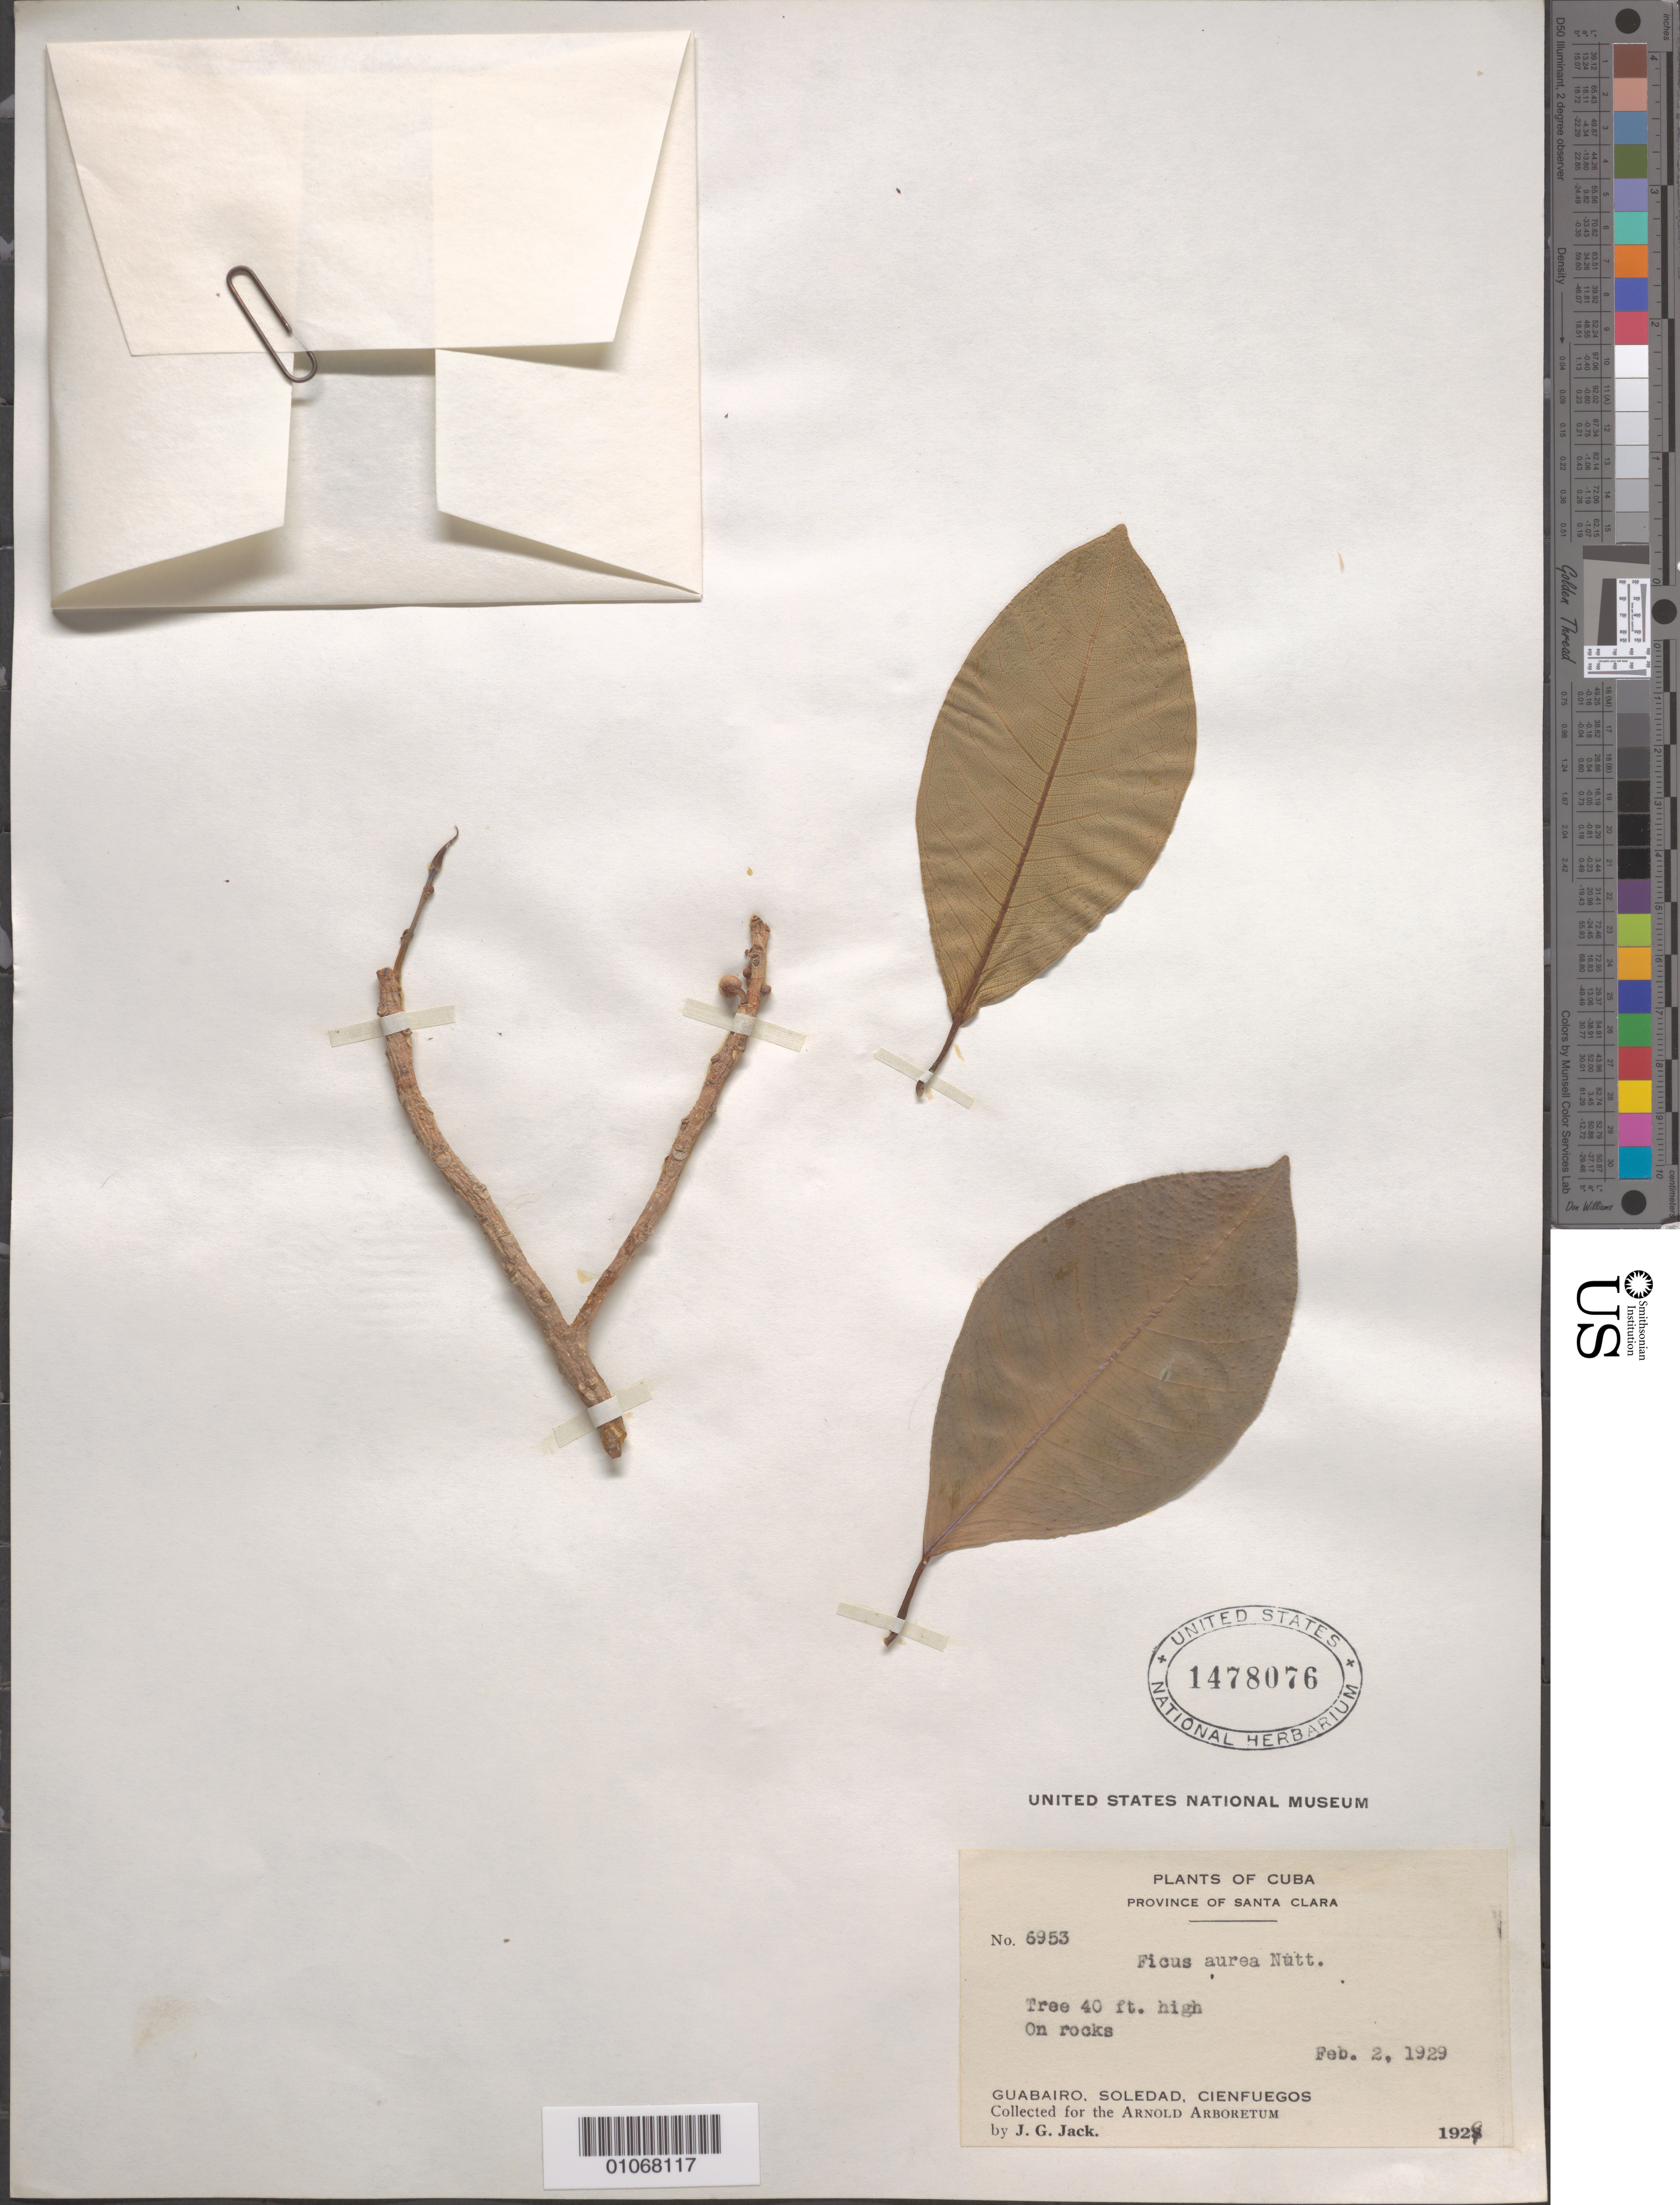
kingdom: Plantae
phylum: Tracheophyta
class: Magnoliopsida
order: Rosales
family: Moraceae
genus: Ficus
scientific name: Ficus aurea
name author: Nutt.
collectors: J. G. Jack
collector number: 6953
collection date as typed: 02 Feb 1929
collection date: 1929-02-02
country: Cuba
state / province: Cienfuegos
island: Cuba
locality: On rocks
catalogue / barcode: US 1478076